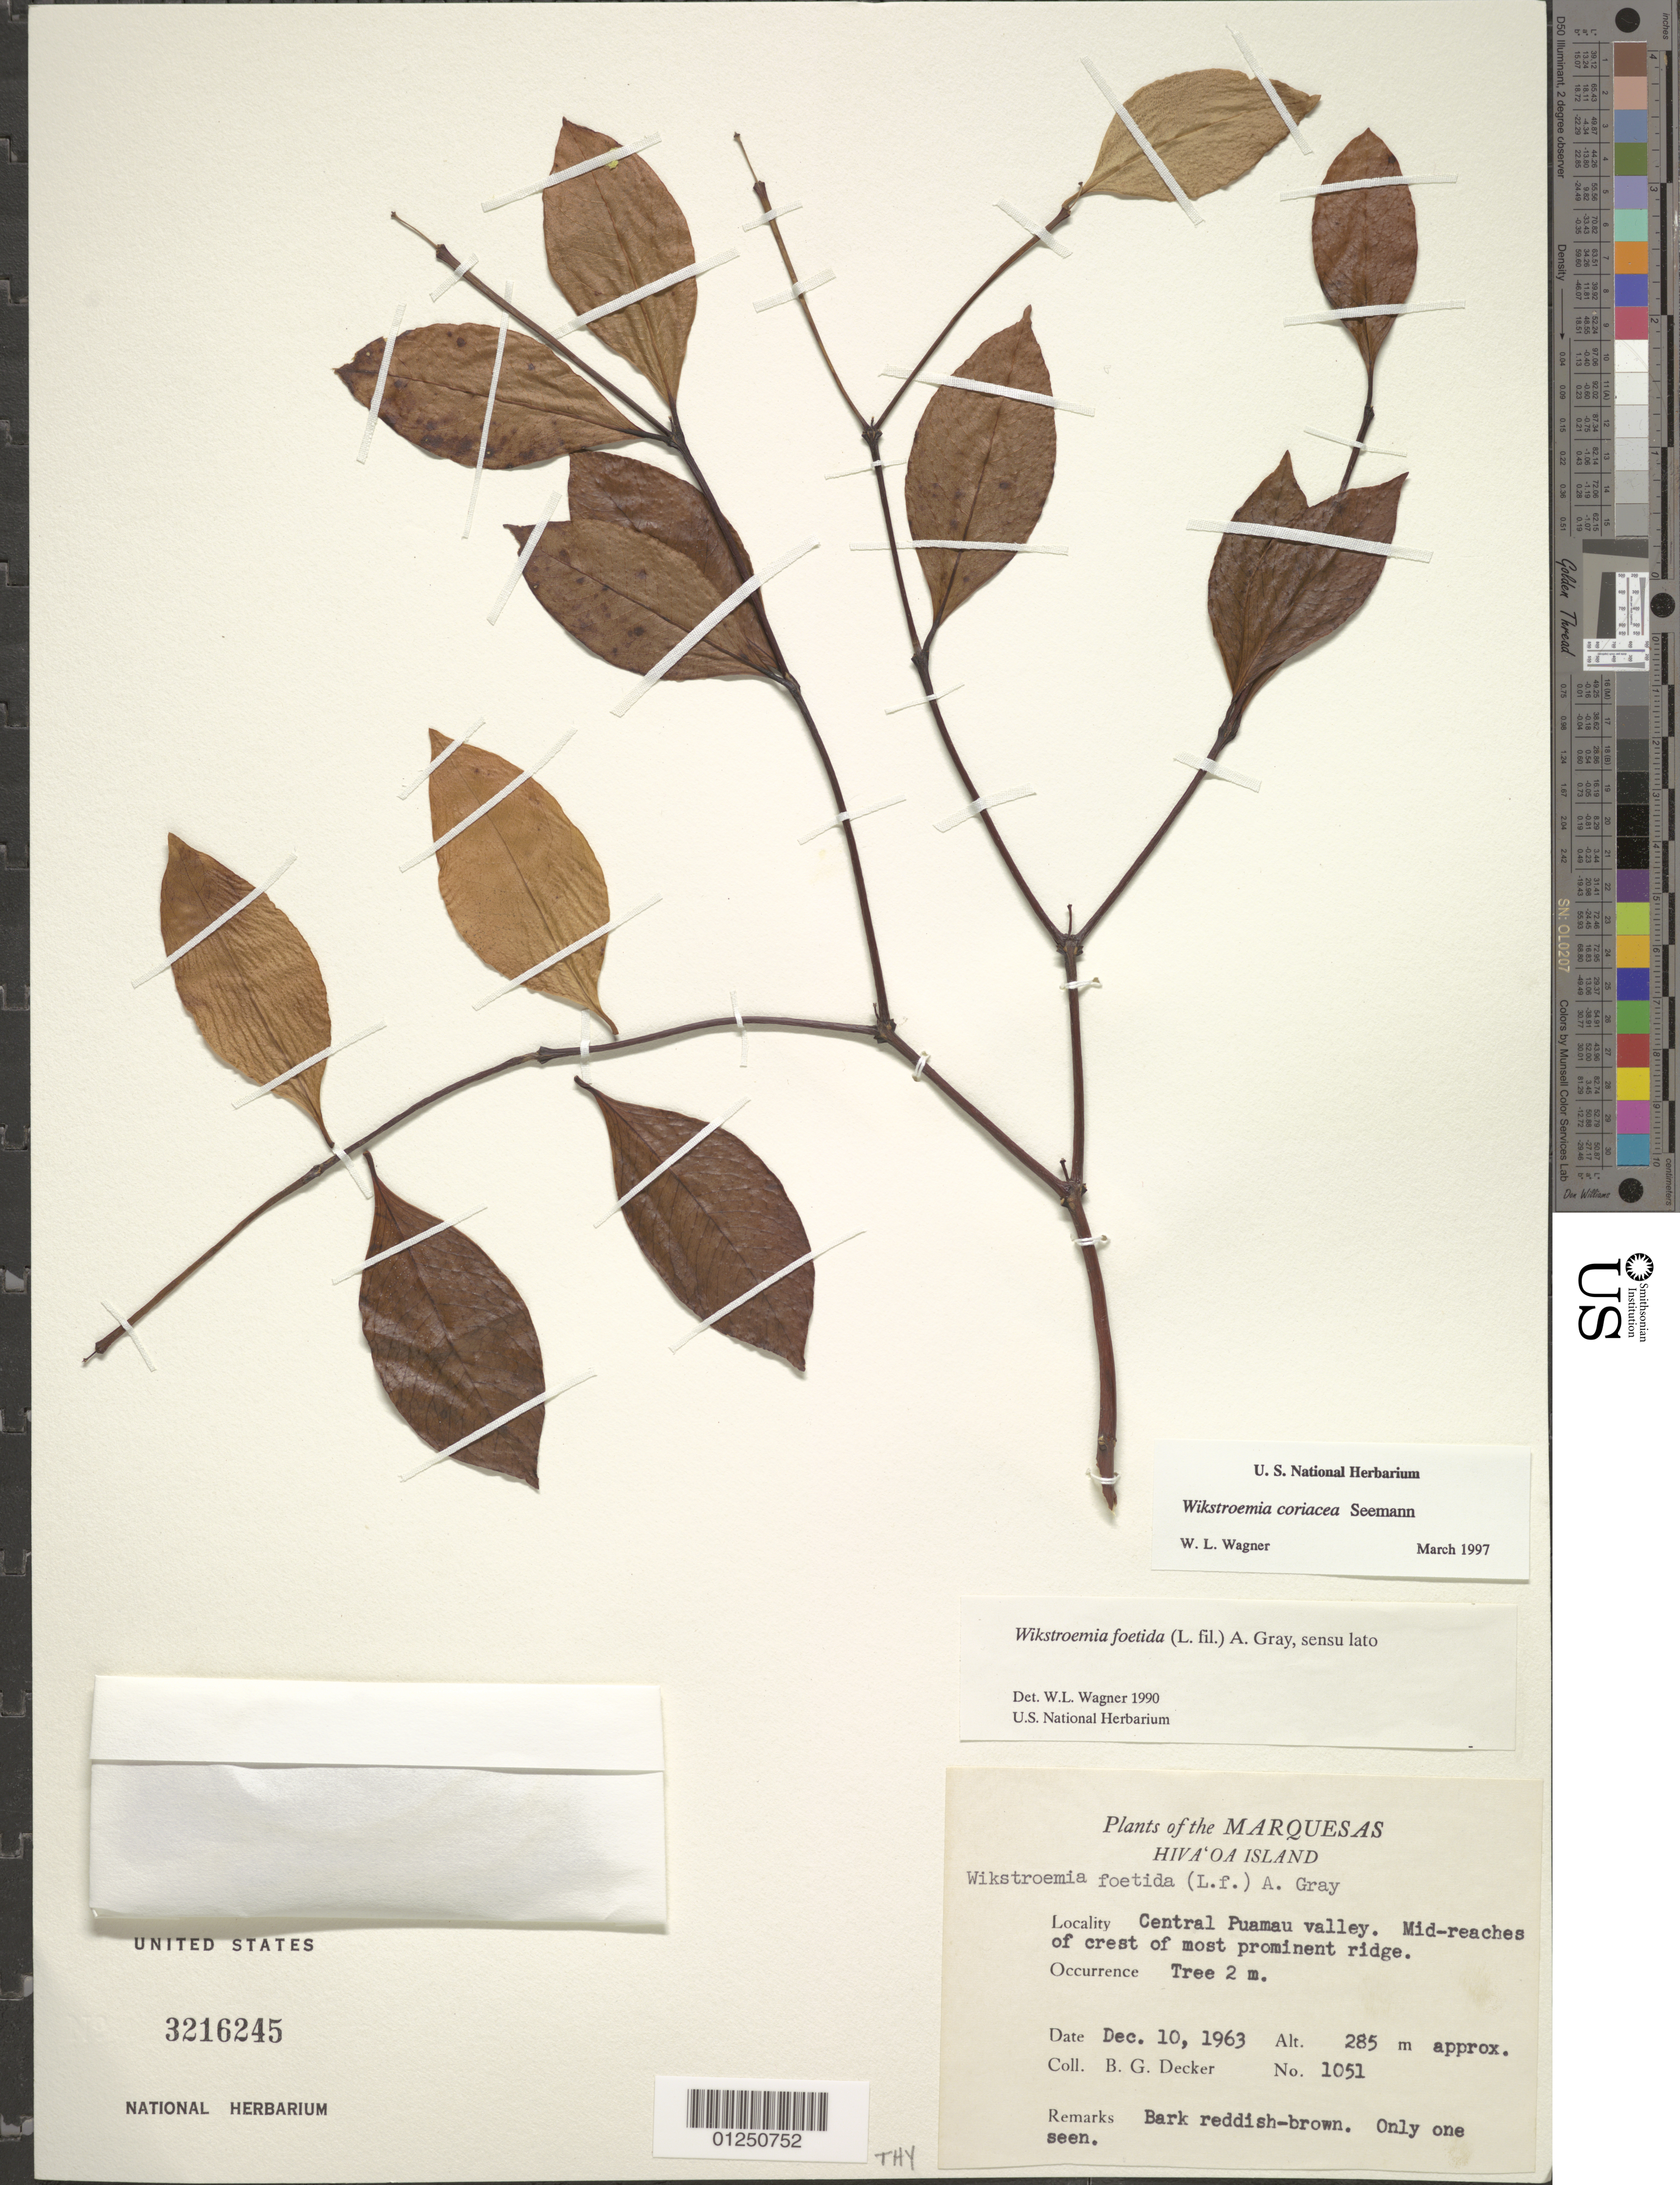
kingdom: Plantae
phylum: Tracheophyta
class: Magnoliopsida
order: Malvales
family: Thymelaeaceae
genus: Wikstroemia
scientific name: Wikstroemia coriacea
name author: Seem.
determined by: Wagner, W. L., (BOT), Smithsonian Institution - National Museum of Natural History (UNITED STATES)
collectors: B. G. Decker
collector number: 1051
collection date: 1963-12-10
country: French Polynesia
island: Hiva Oa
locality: central Puamau Valley, mid-reaches of crest of most prominent ridge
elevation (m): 285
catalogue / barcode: US 3216245